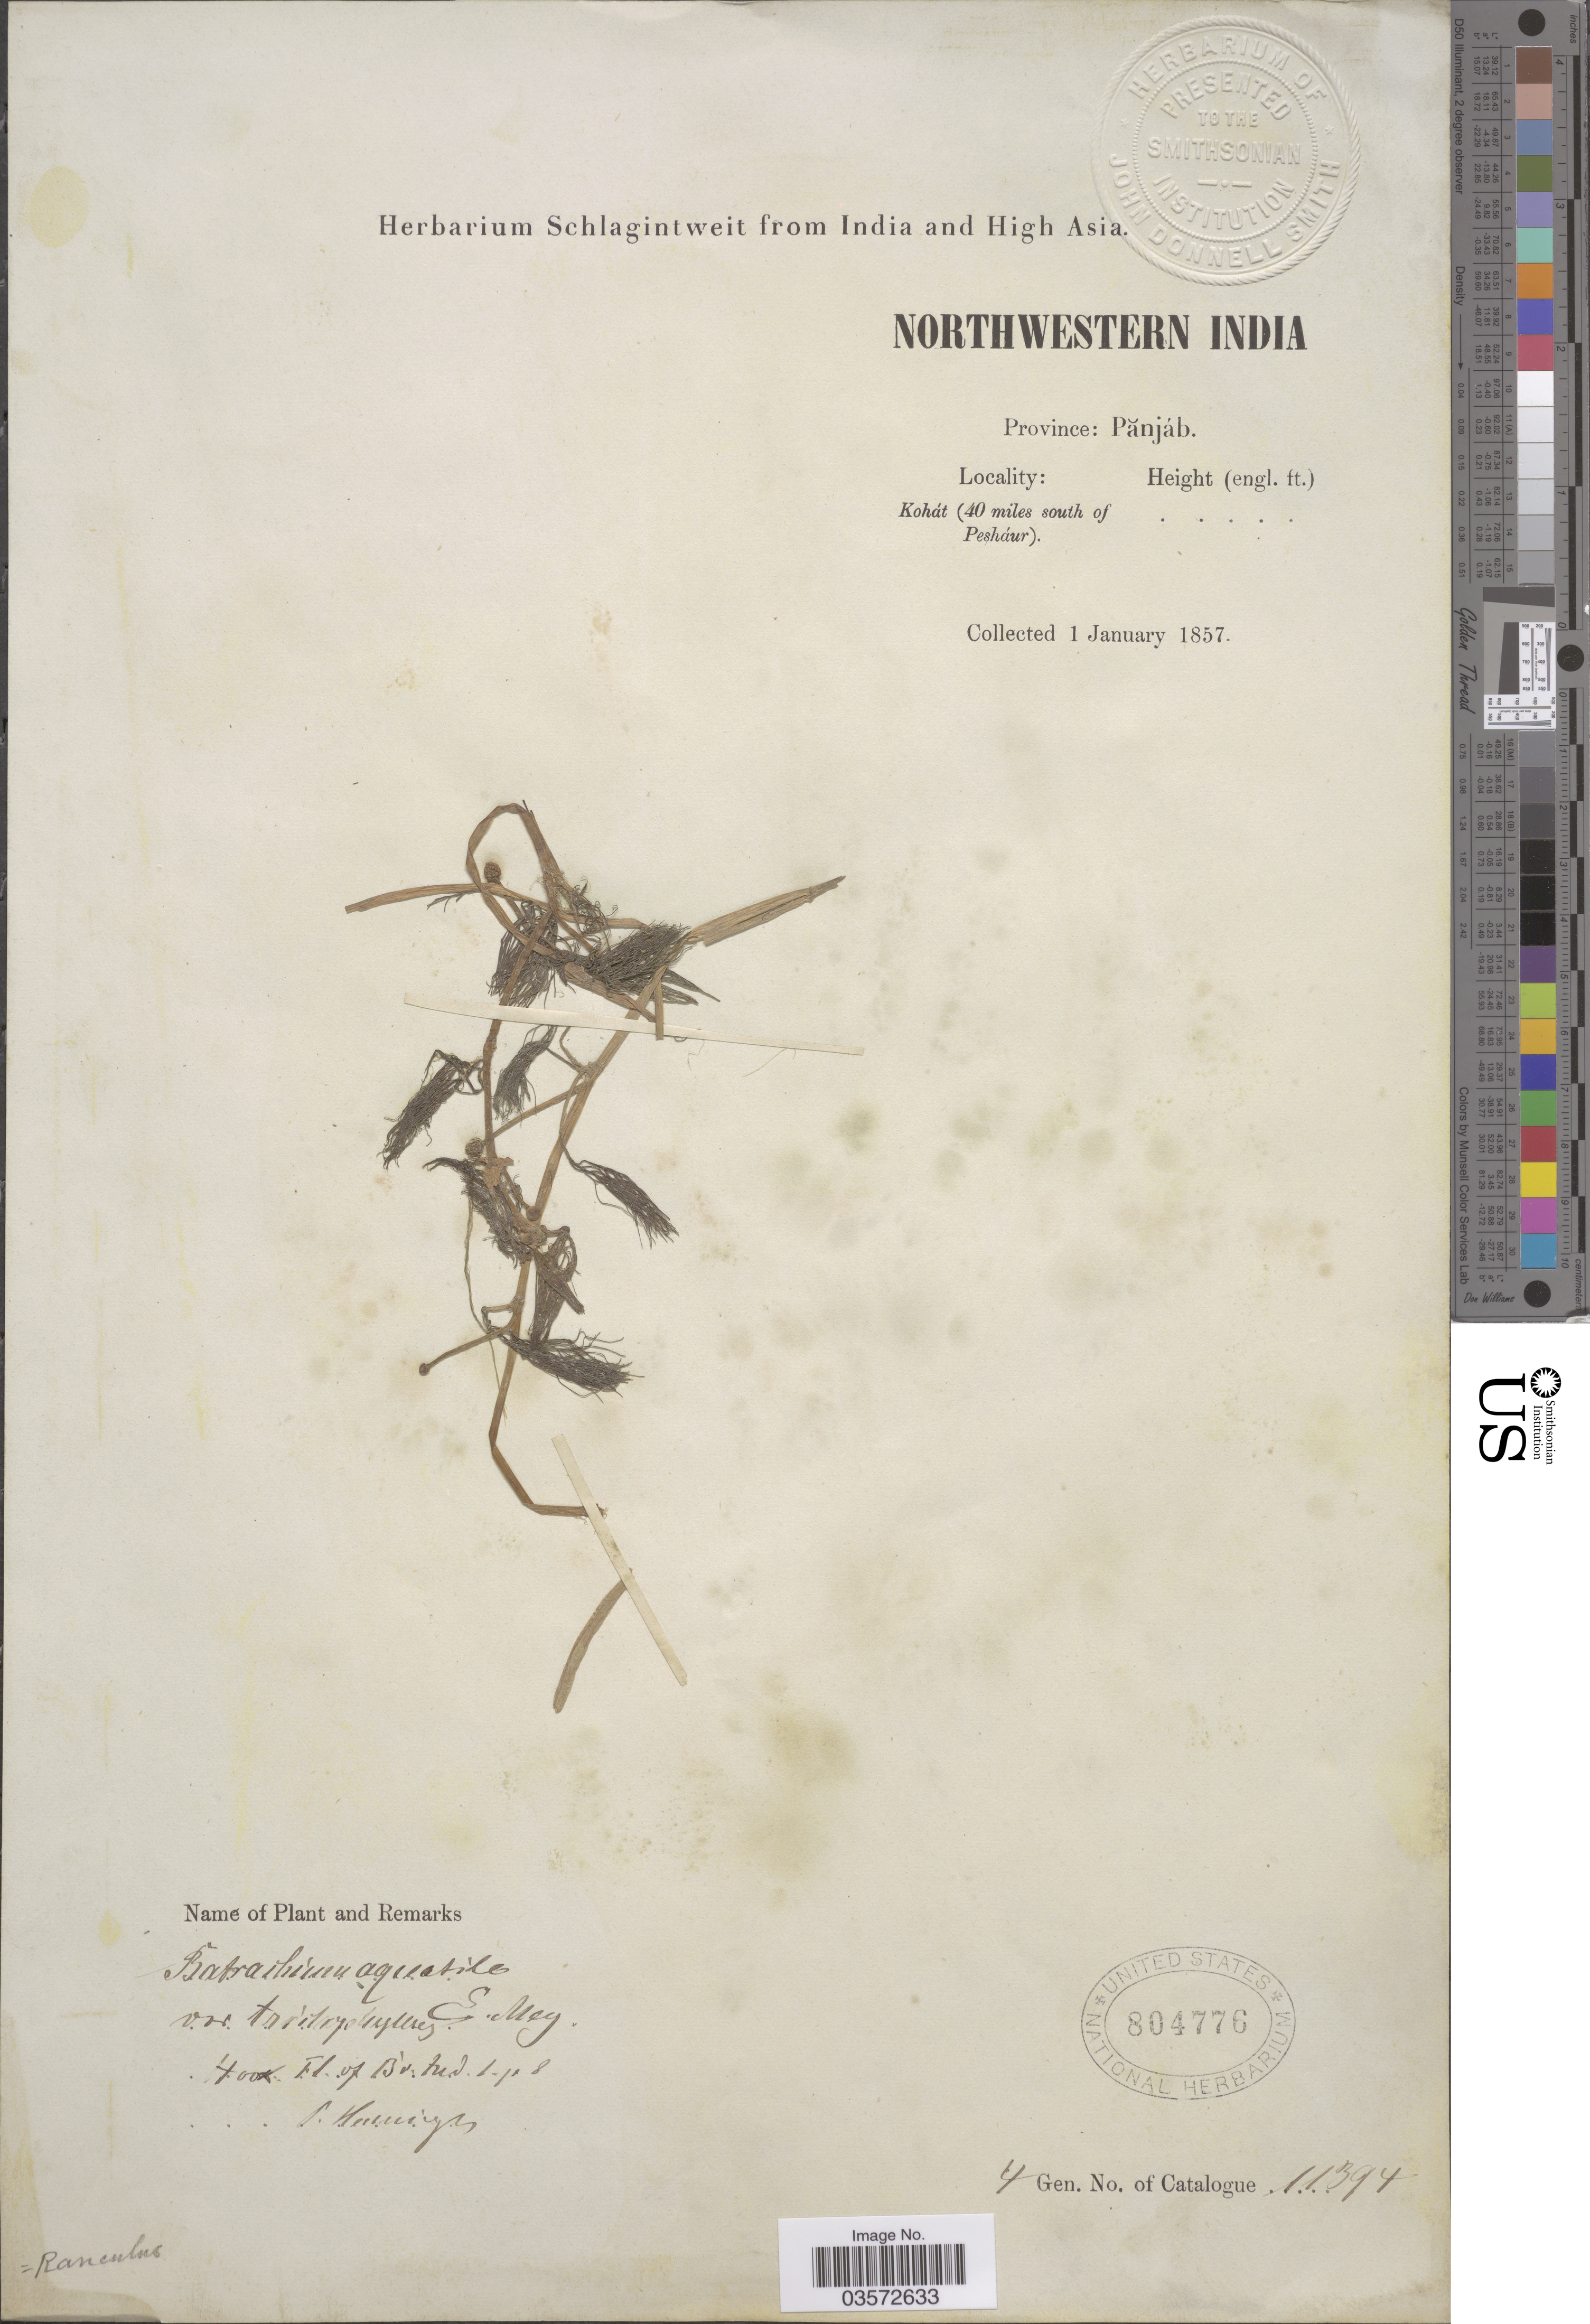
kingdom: Plantae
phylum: Tracheophyta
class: Magnoliopsida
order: Ranunculales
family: Ranunculaceae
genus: Ranunculus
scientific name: Ranunculus flaccidus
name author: Hook. f. & Thomson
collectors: ex herb. Schlagintweit from India and High Asia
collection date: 1857-01-01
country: India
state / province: Punjab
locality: Northwestern India. Panjáb. Kohát (40 miles south of Pesháur).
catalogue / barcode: US 804776